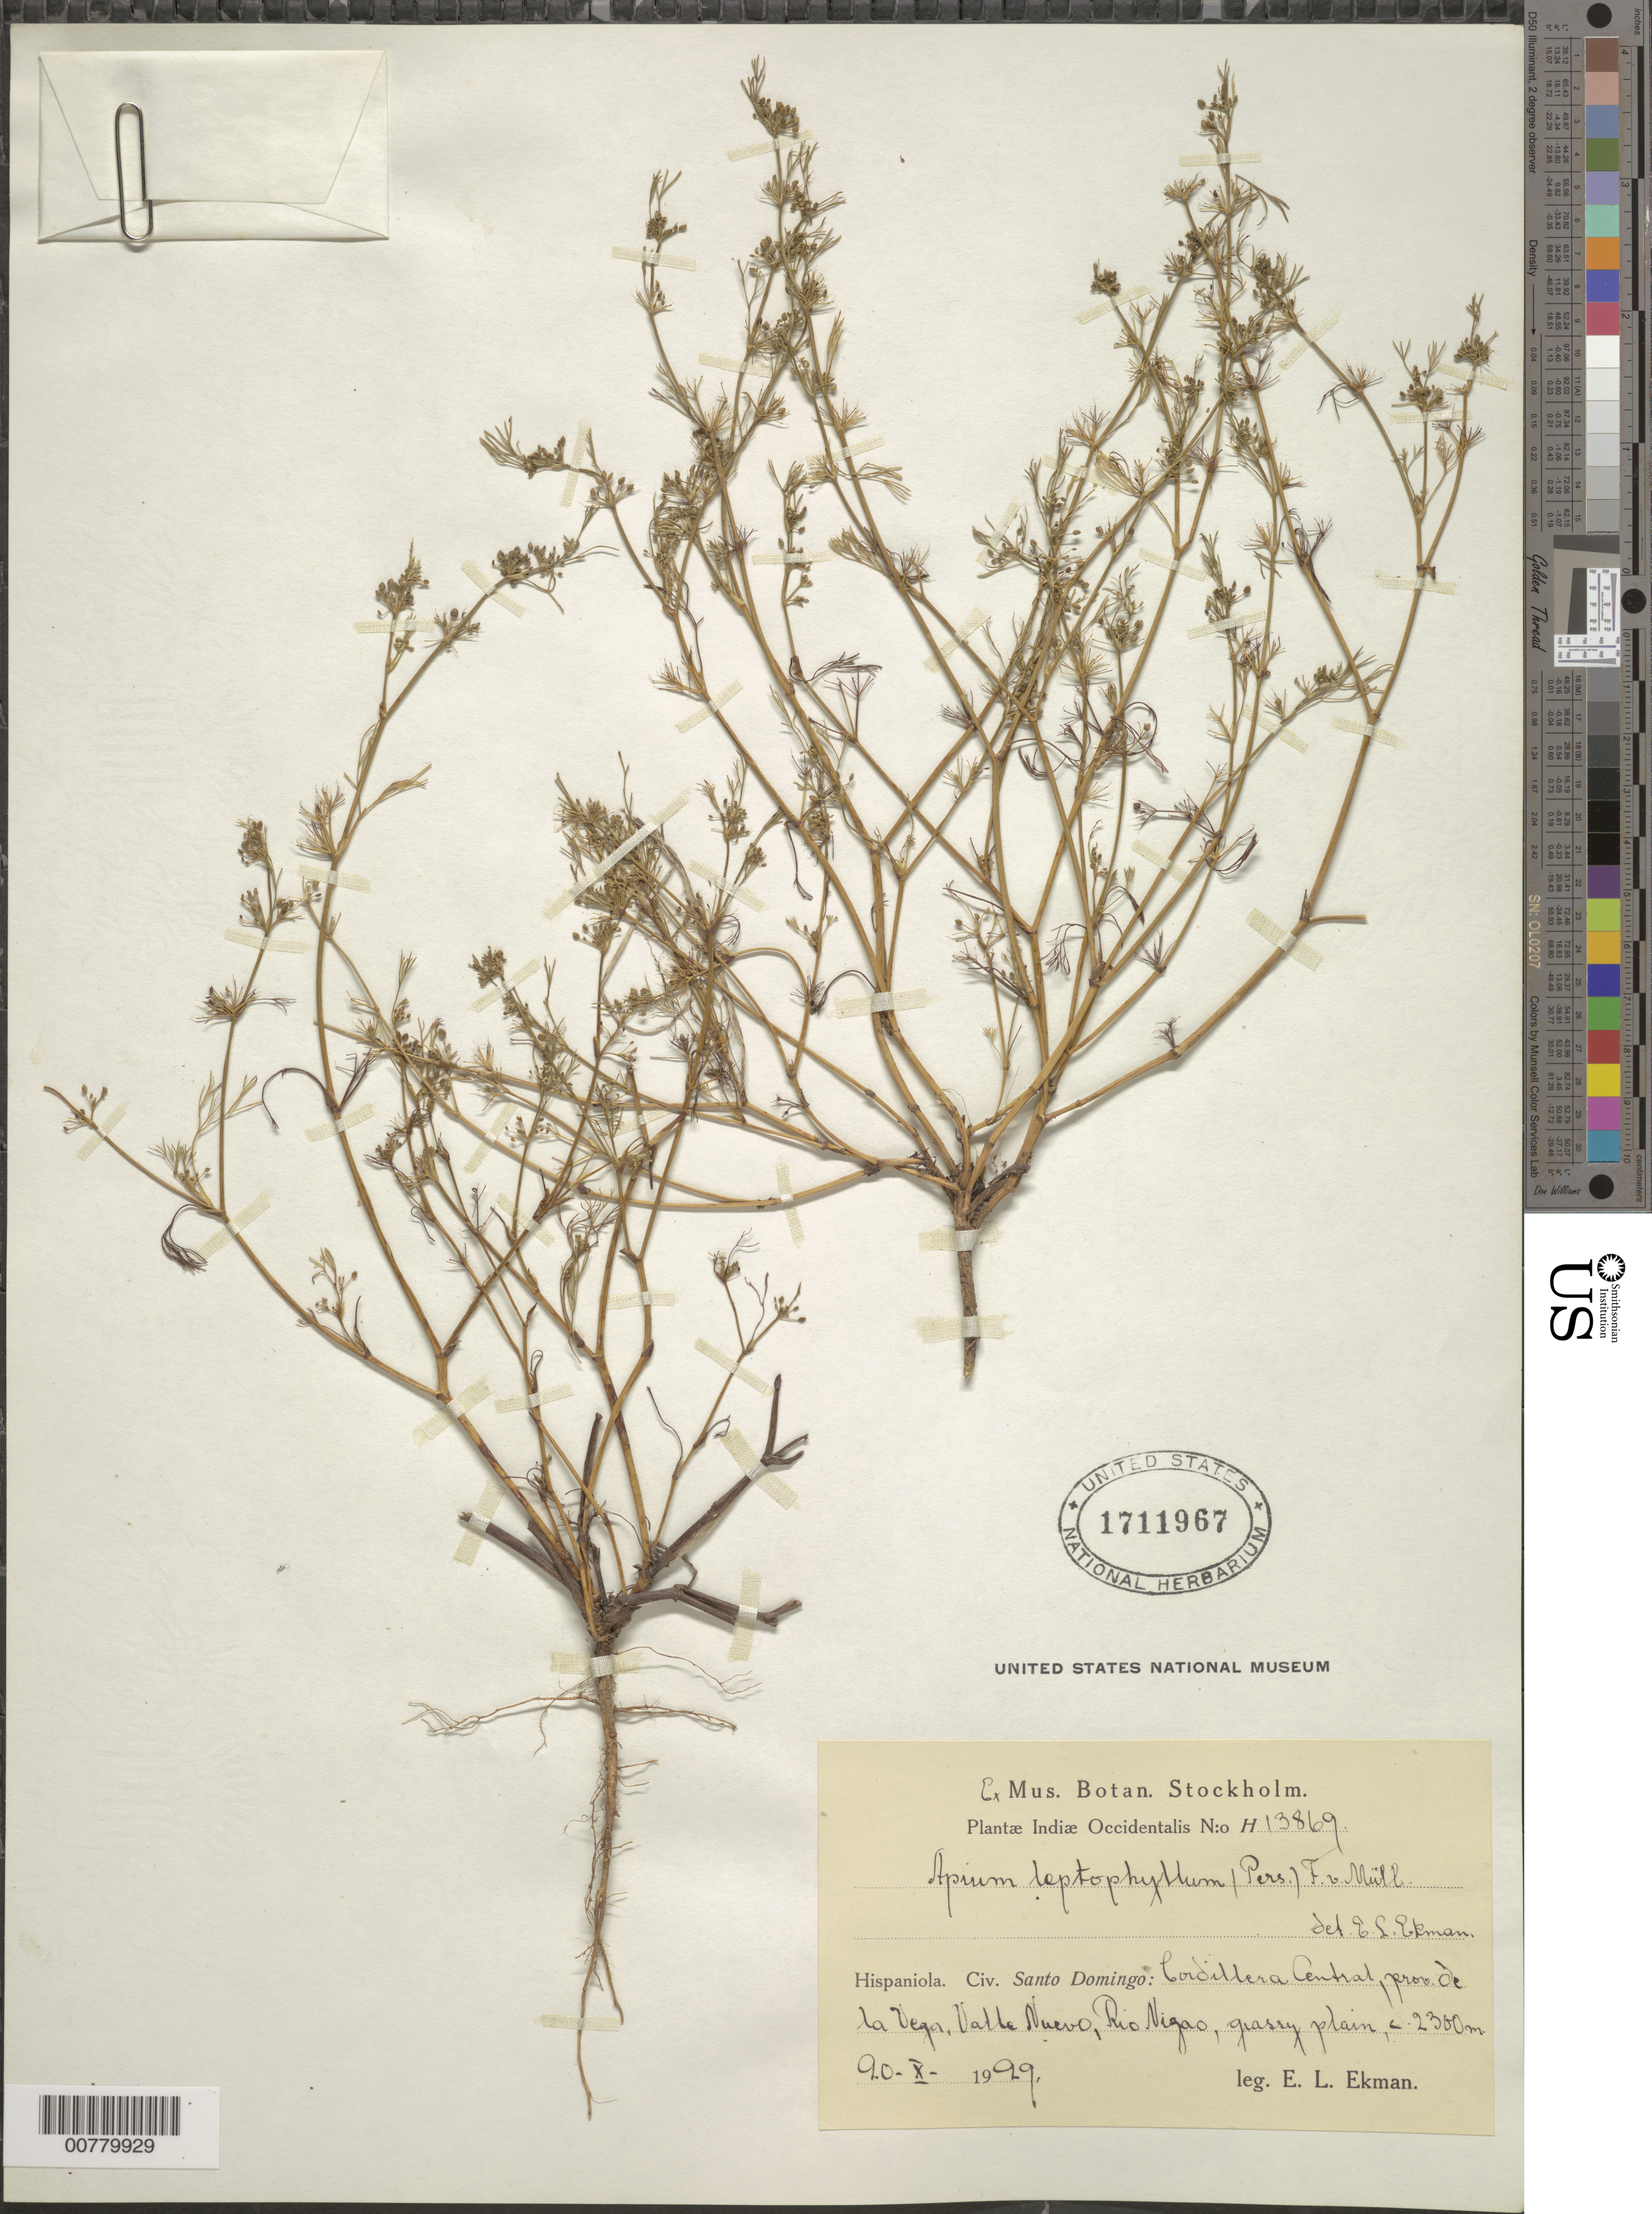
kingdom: Plantae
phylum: Tracheophyta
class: Magnoliopsida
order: Apiales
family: Apiaceae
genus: Cyclospermum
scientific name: Cyclospermum leptophyllum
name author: (Pers.) Sprague ex Britton & P. Wilson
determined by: Ekman, E. L.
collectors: E. L. Ekman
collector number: H 13869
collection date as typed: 20 Oct 1929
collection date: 1929-10-20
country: Dominican Republic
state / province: La Vega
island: Hispaniola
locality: Cordillera Central, Valle Nuevo, Migao River.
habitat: Grassy plain.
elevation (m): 2300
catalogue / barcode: US 1711967